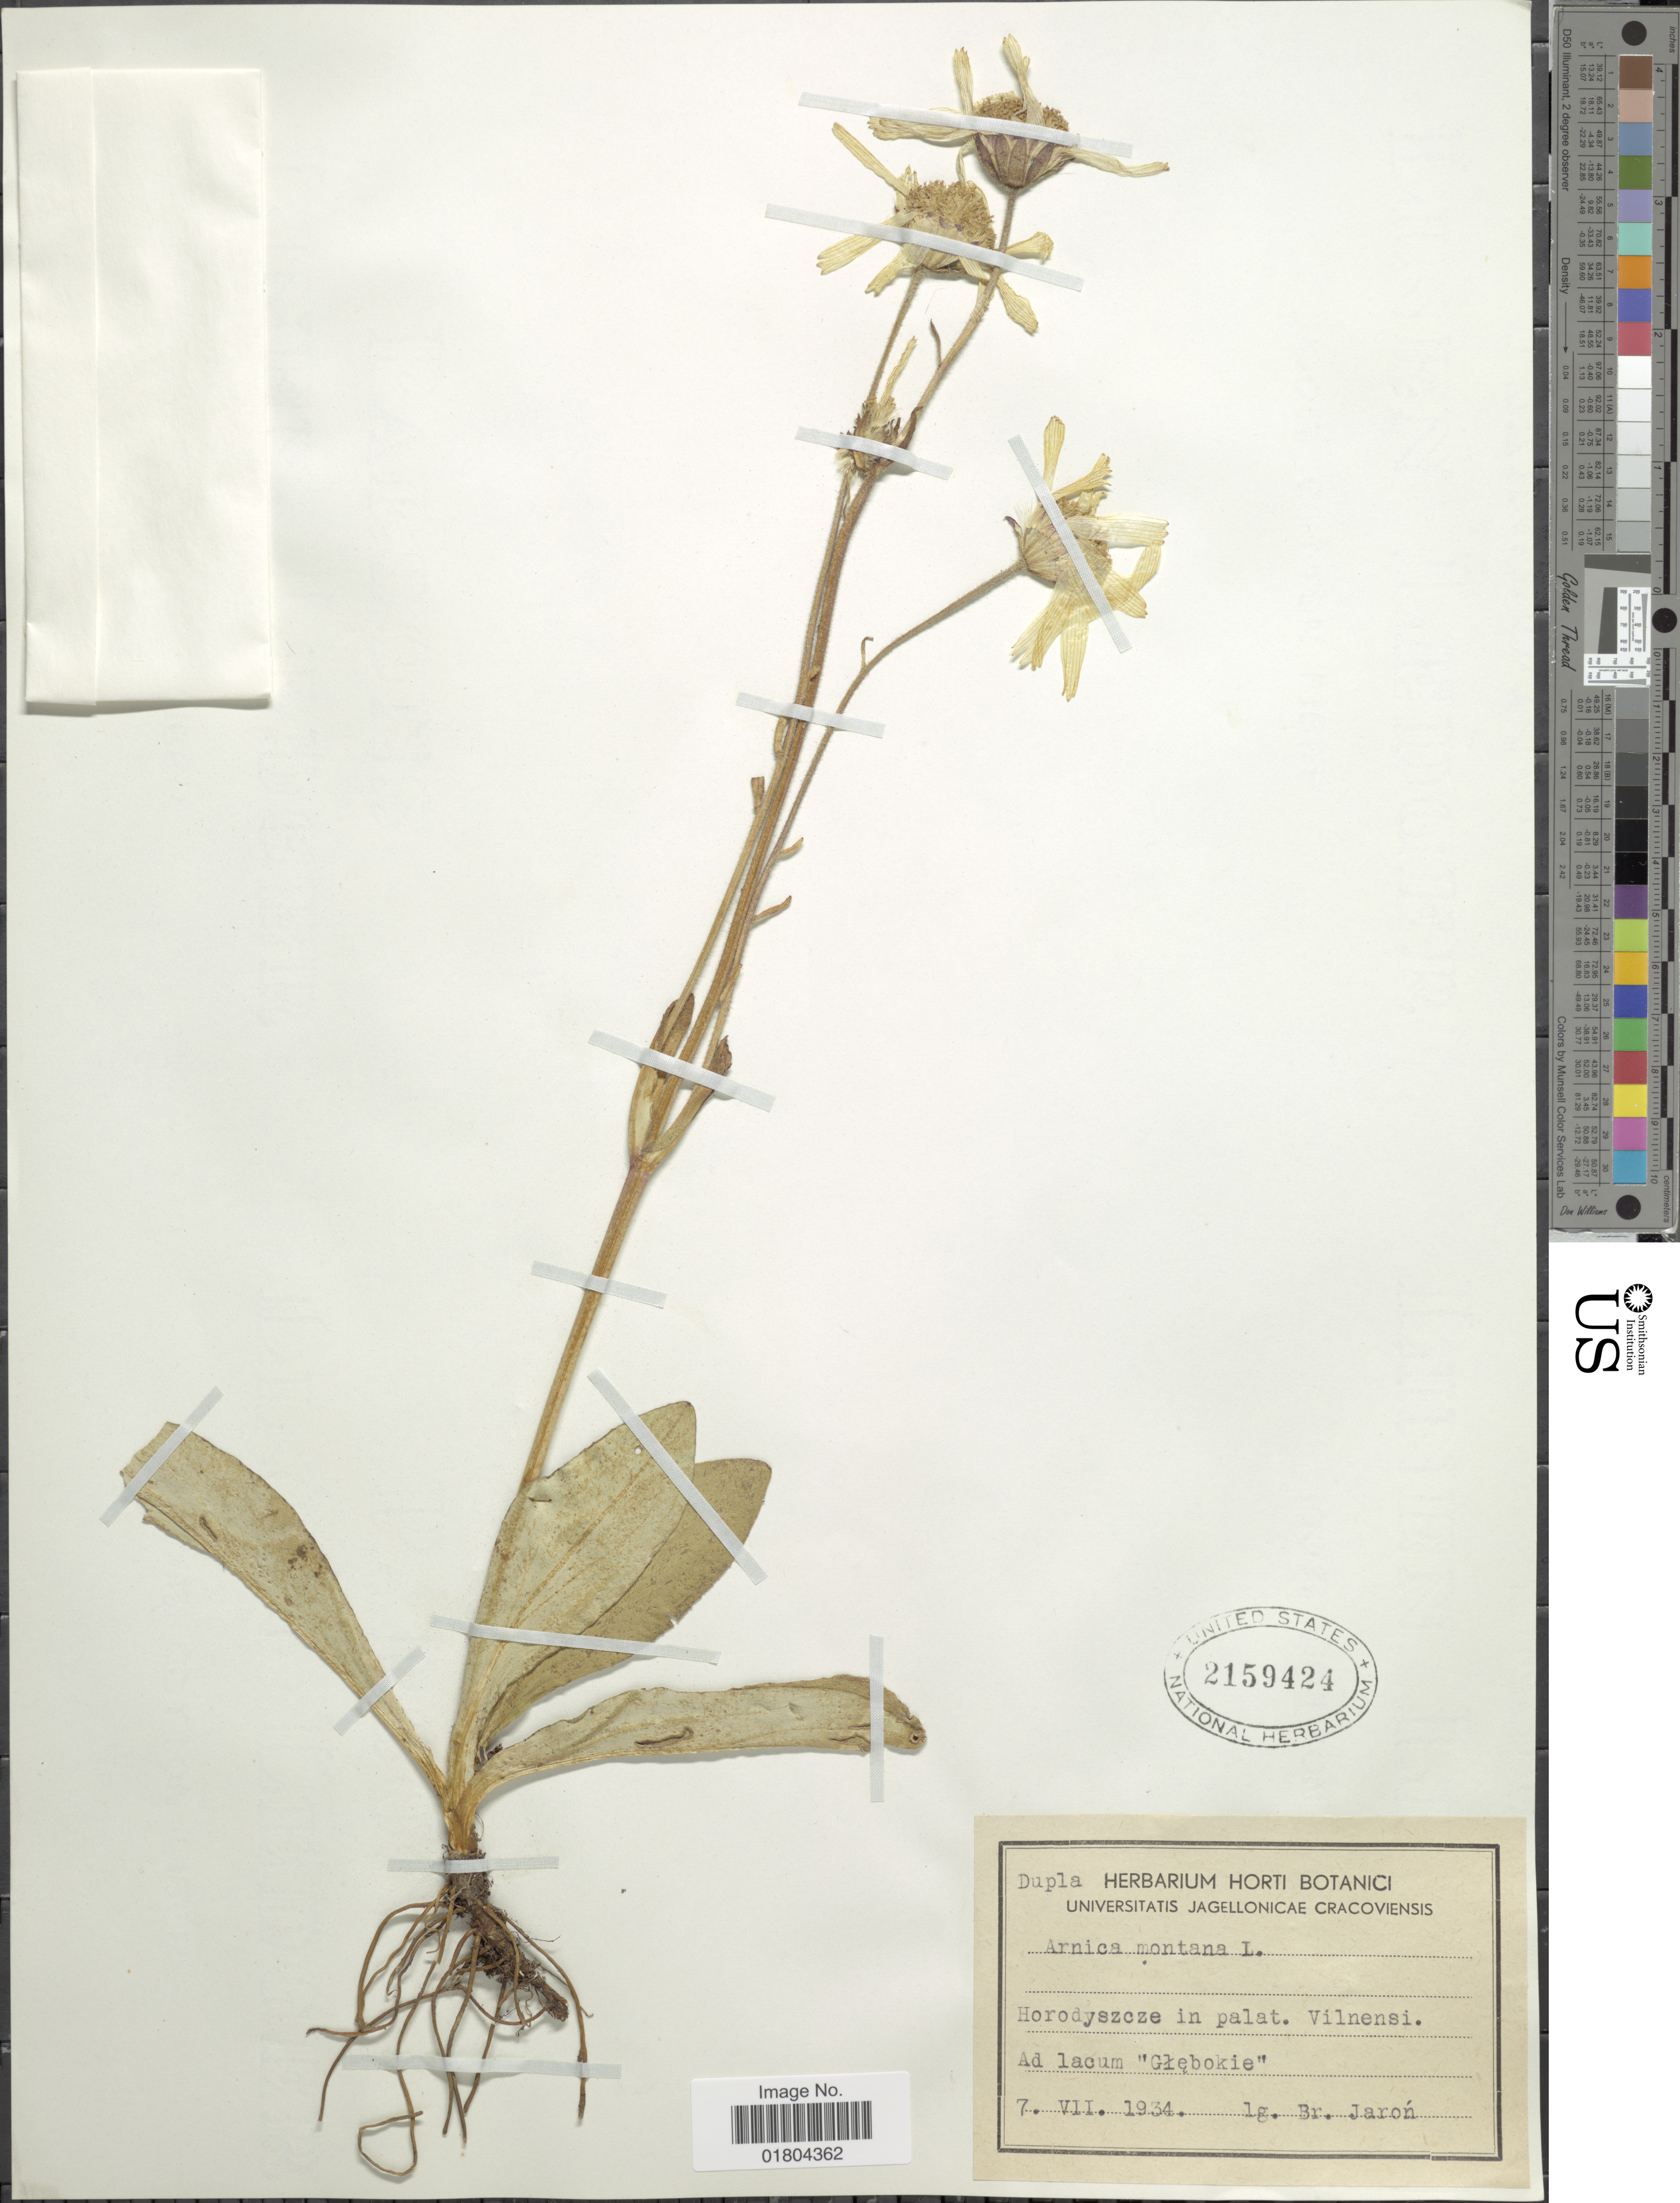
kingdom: Plantae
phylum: Tracheophyta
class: Magnoliopsida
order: Asterales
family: Asteraceae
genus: Arnica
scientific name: Arnica montana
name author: L.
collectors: B. Jaron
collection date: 1934-07-07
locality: Ad lacum ' Glebokie'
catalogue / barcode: US 2159424